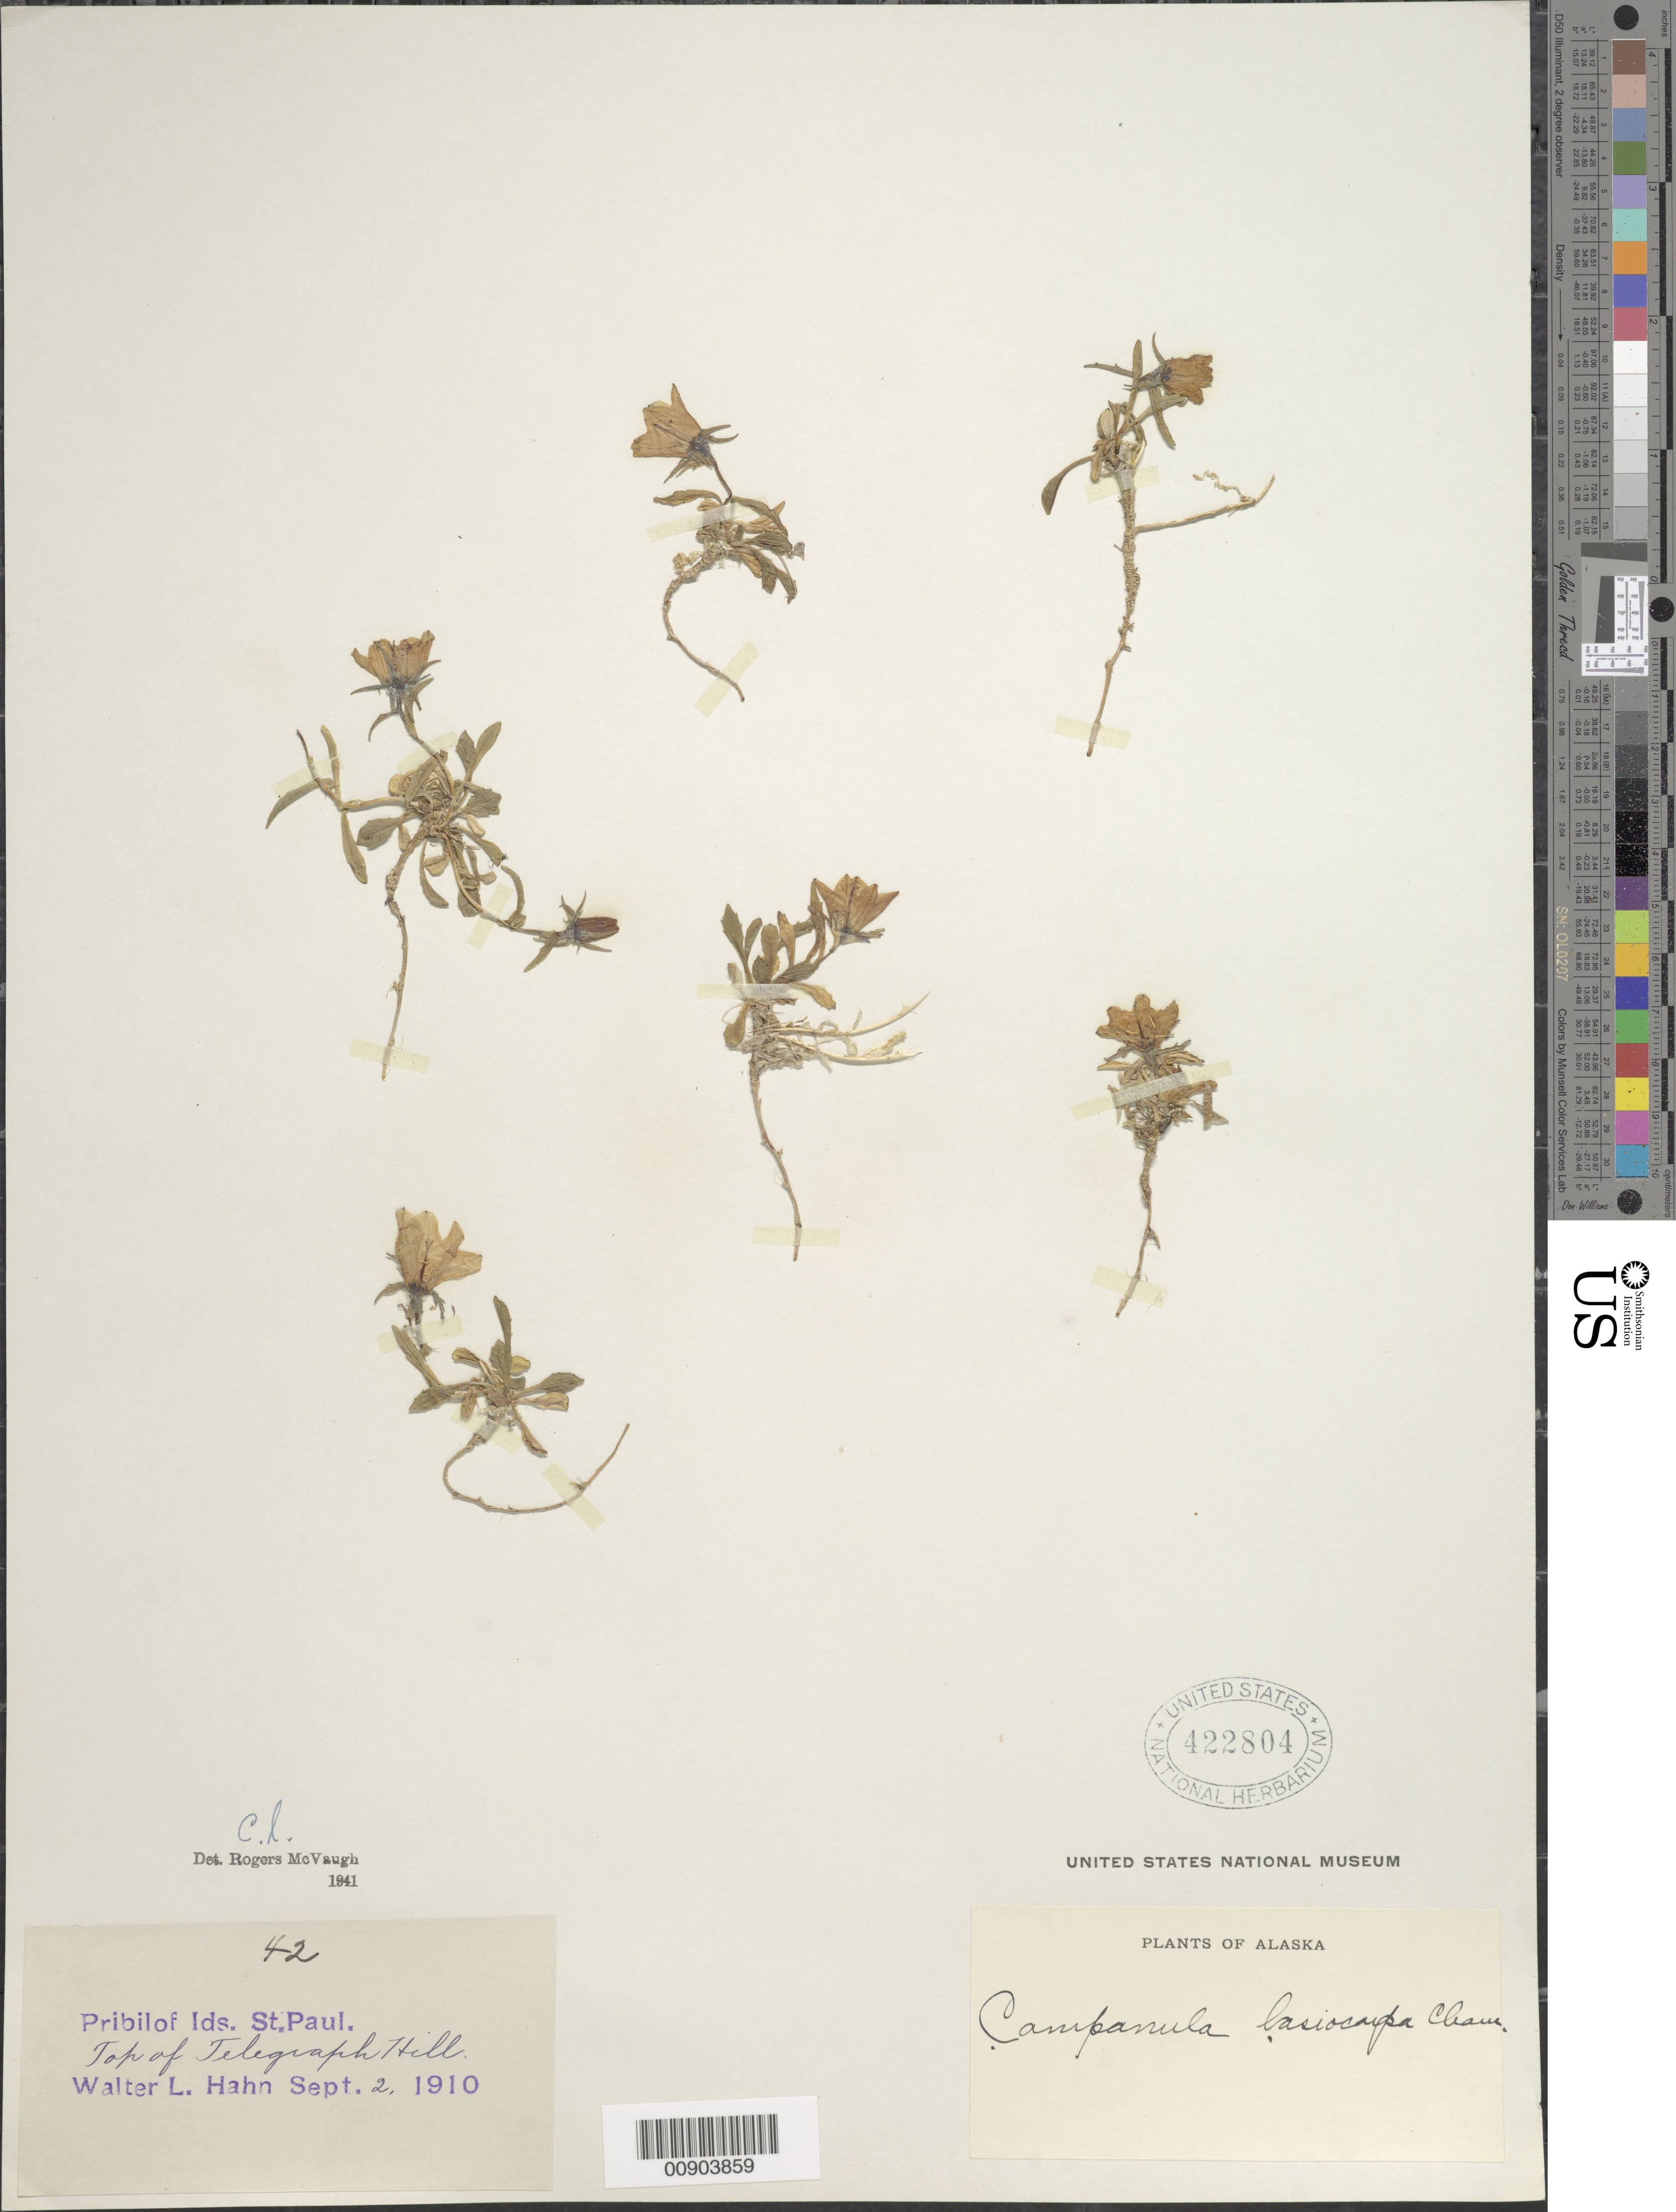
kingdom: Plantae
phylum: Tracheophyta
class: Magnoliopsida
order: Asterales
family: Campanulaceae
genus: Campanula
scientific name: Campanula lasiocarpa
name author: Cham.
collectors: W. L. Hahn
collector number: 42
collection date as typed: Sept. 2, 1910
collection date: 1910-09-02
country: United States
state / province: Alaska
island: St. Paul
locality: Top Telegraph Hill.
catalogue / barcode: US 422804